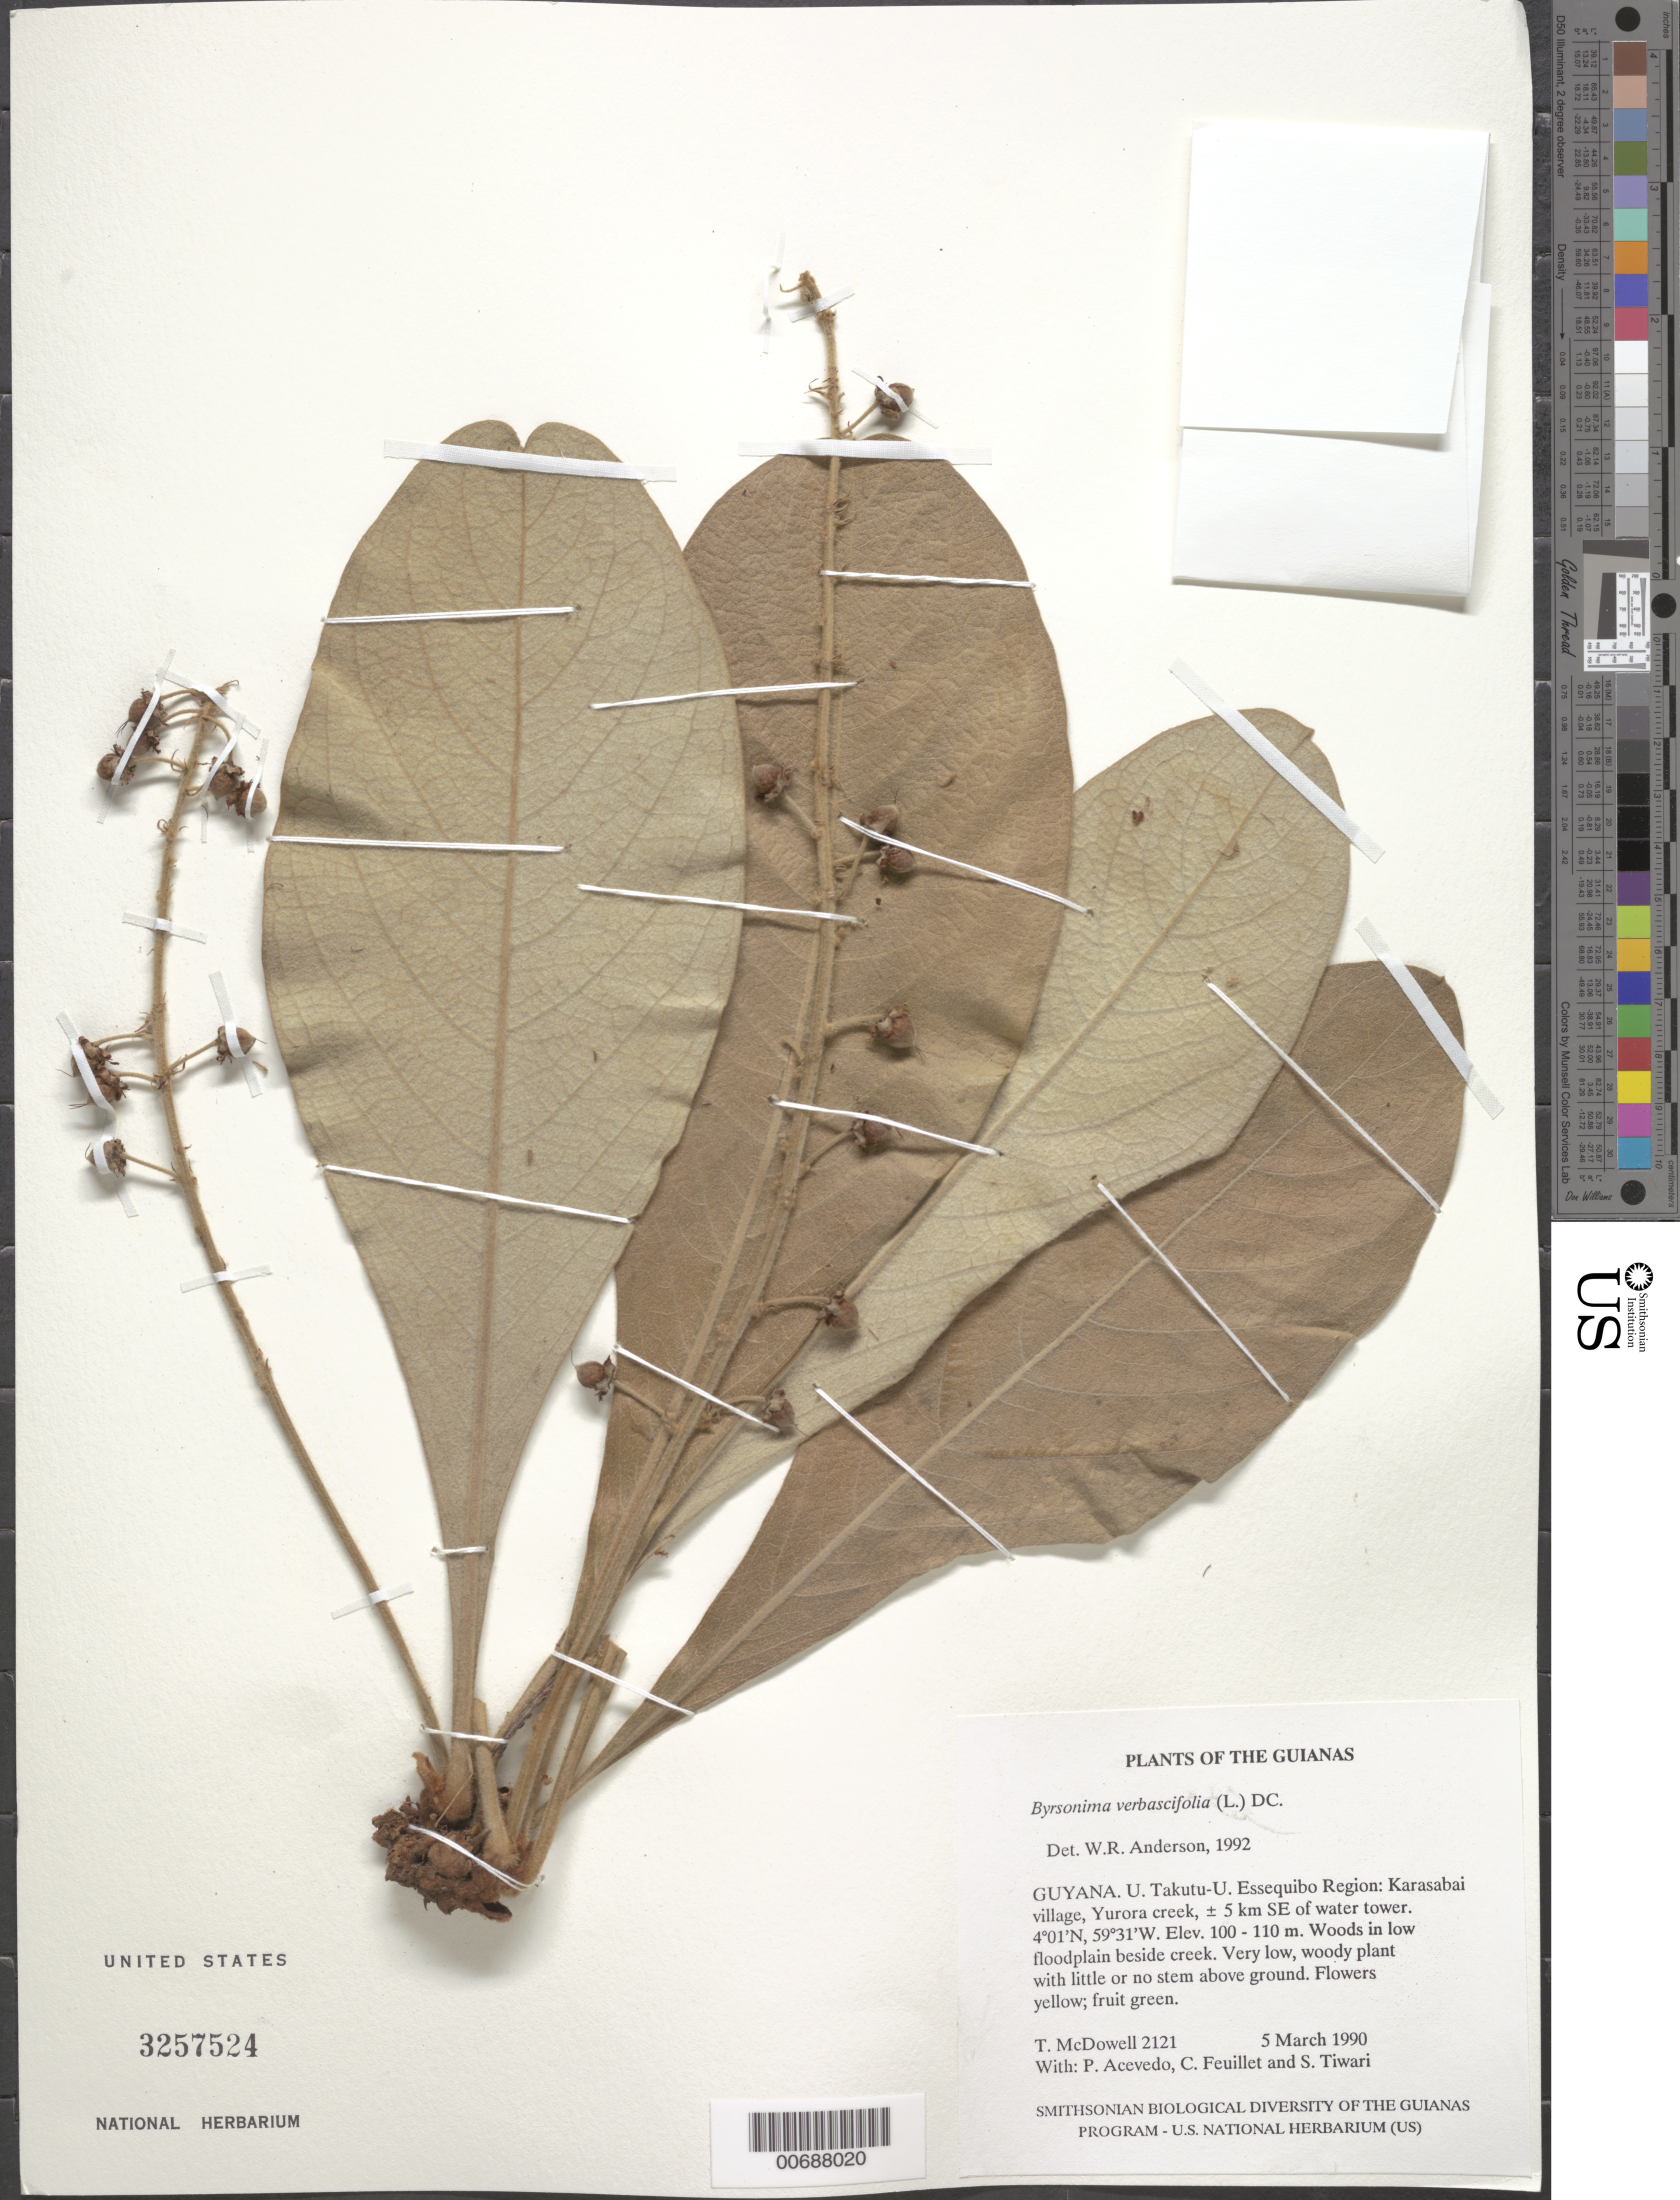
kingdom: Plantae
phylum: Tracheophyta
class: Magnoliopsida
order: Malpighiales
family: Malpighiaceae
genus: Byrsonima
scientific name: Byrsonima verbascifolia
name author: (L.) DC.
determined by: Anderson, W. R., (MICH), University of Michigan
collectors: T. McDowell, P. Acevedo-Rodr., C. Feuillet & S. Tiwari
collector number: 2121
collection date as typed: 5 March 1990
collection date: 1990-03-05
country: Guyana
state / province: U. Takutu-U. Essequibo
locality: Karasabai Village, Yurora creek, ±5 km SE of water tower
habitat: Woods in low floodplain beside creek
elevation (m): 100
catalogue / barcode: US 3257524